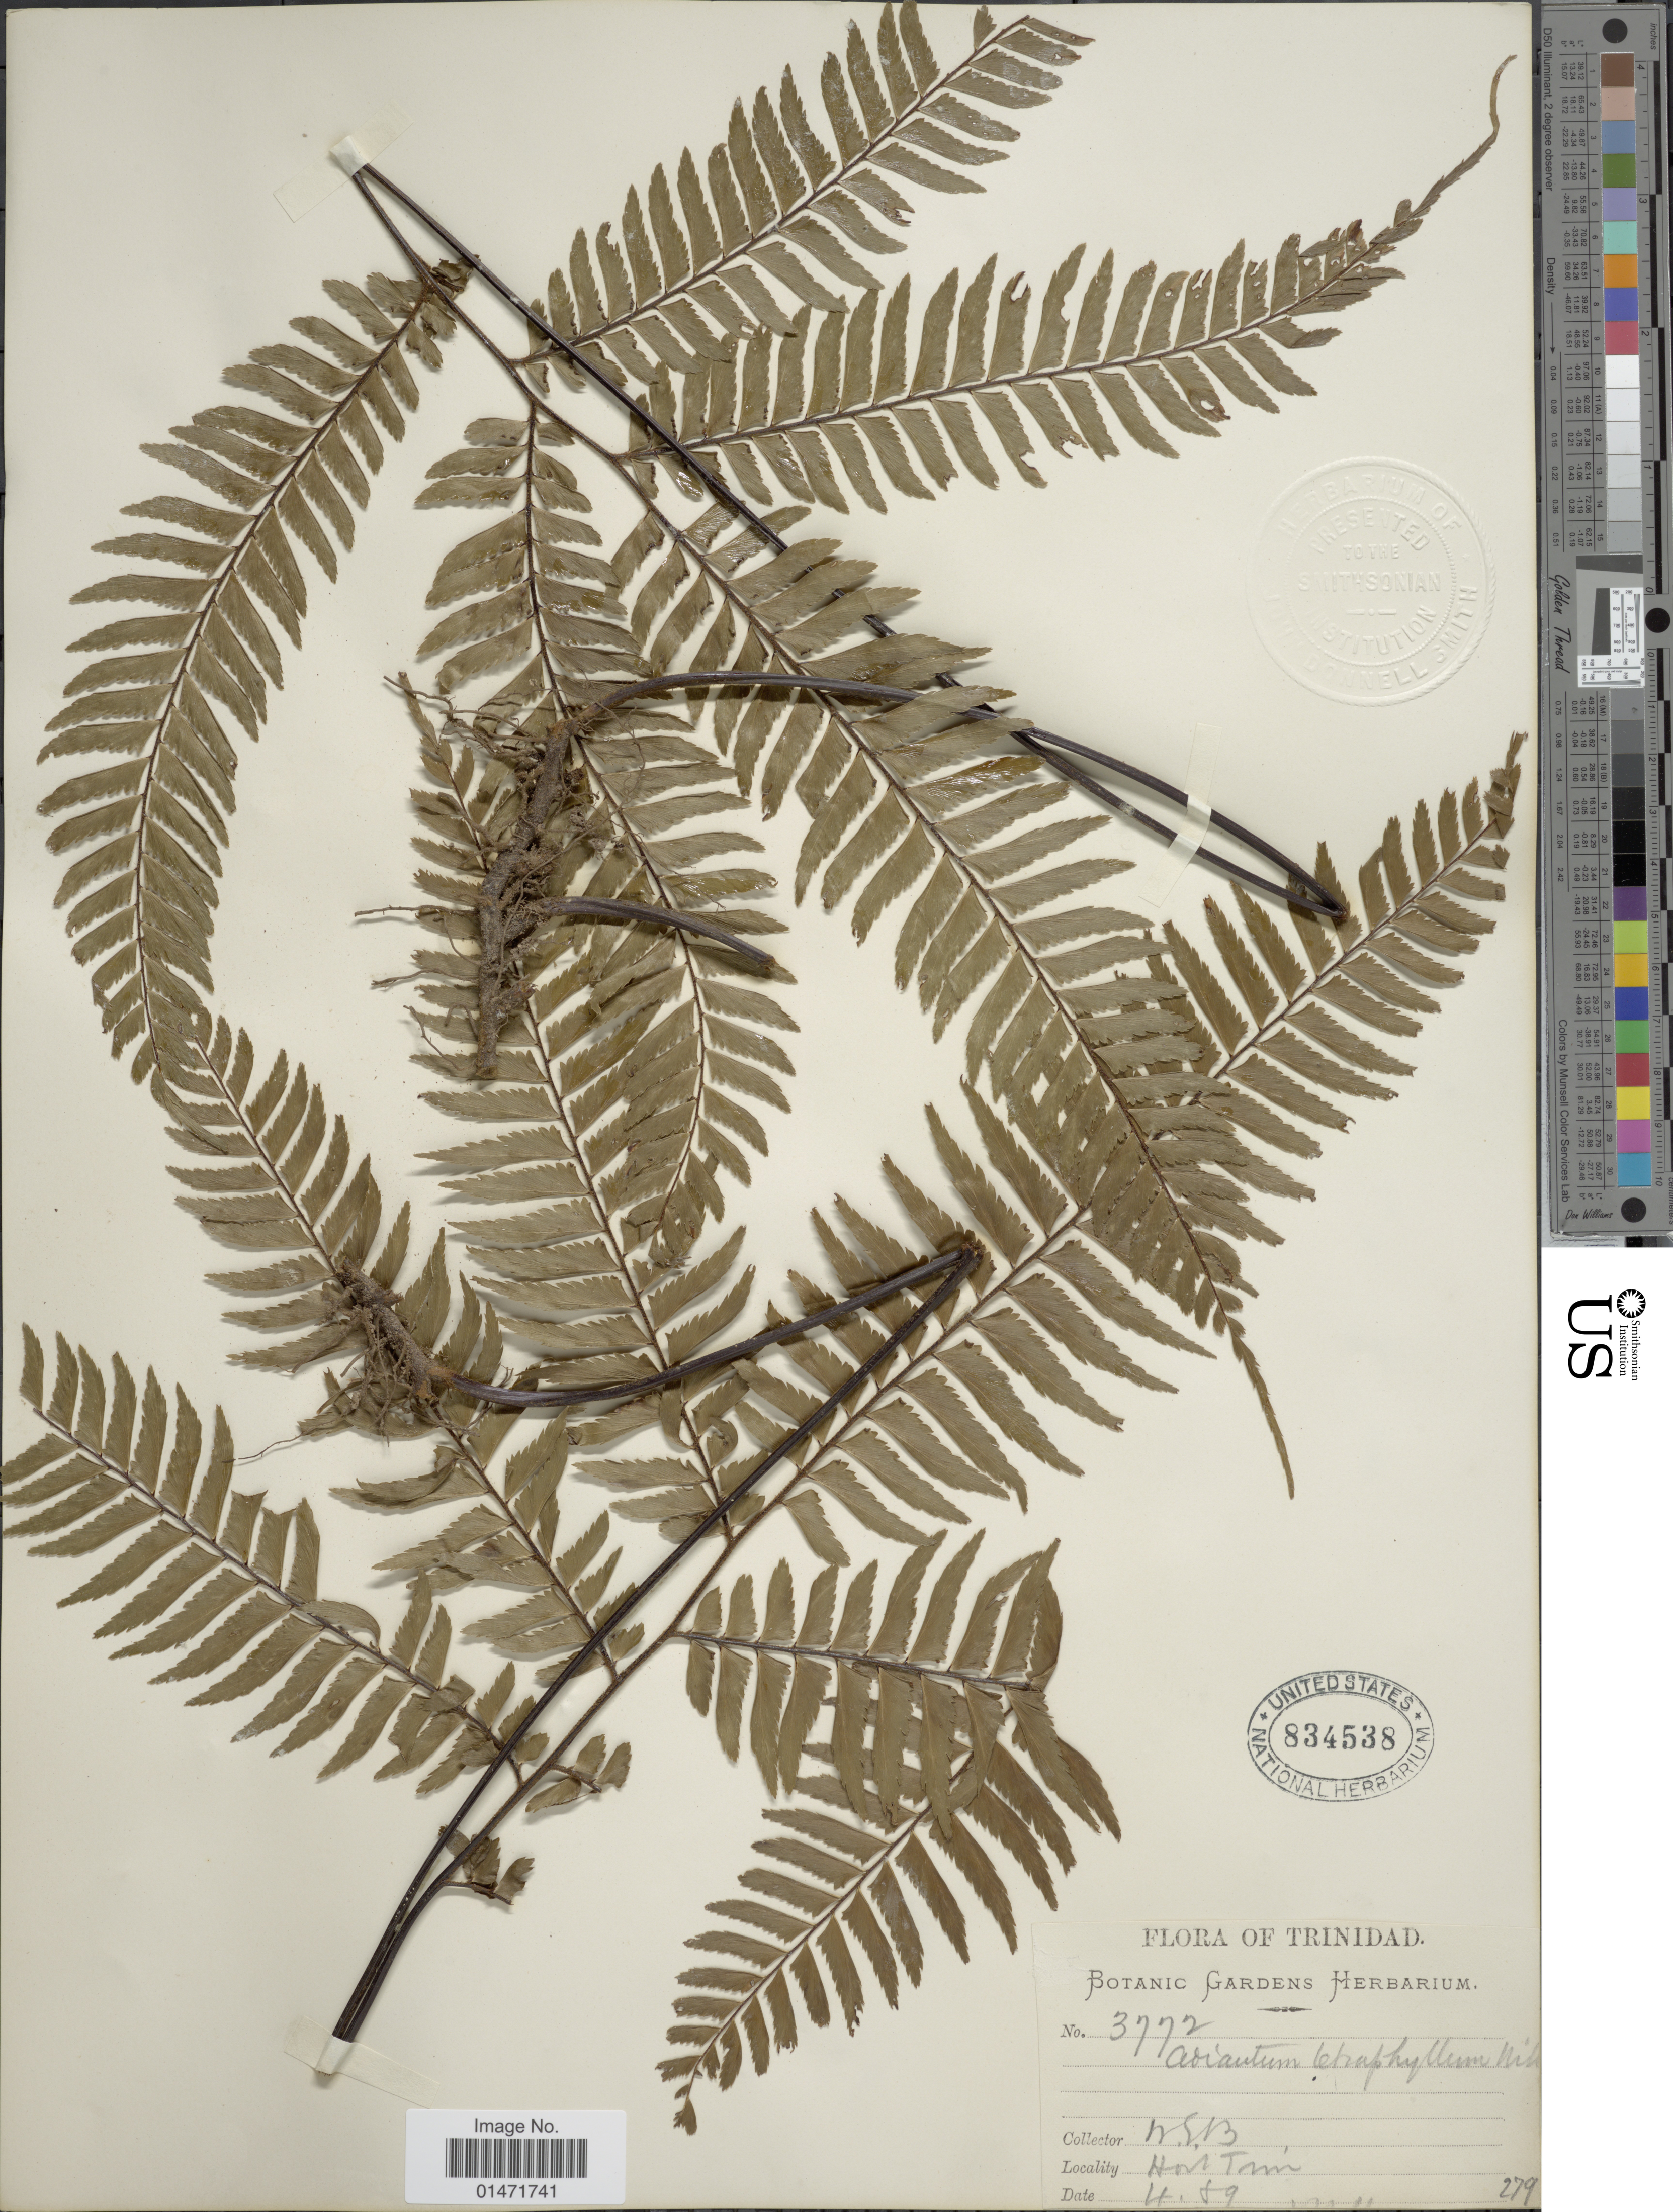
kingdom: Plantae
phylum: Tracheophyta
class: Polypodiopsida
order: Polypodiales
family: Pteridaceae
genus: Adiantum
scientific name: Adiantum tetraphyllum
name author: Humb. & Bonpl. ex Willd.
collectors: Botanic Gardens Herbarium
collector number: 3772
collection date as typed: Transcribed d/m/y: /4/89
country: Trinidad and Tobago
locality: Trinidad, Hort Trin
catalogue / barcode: US 834538